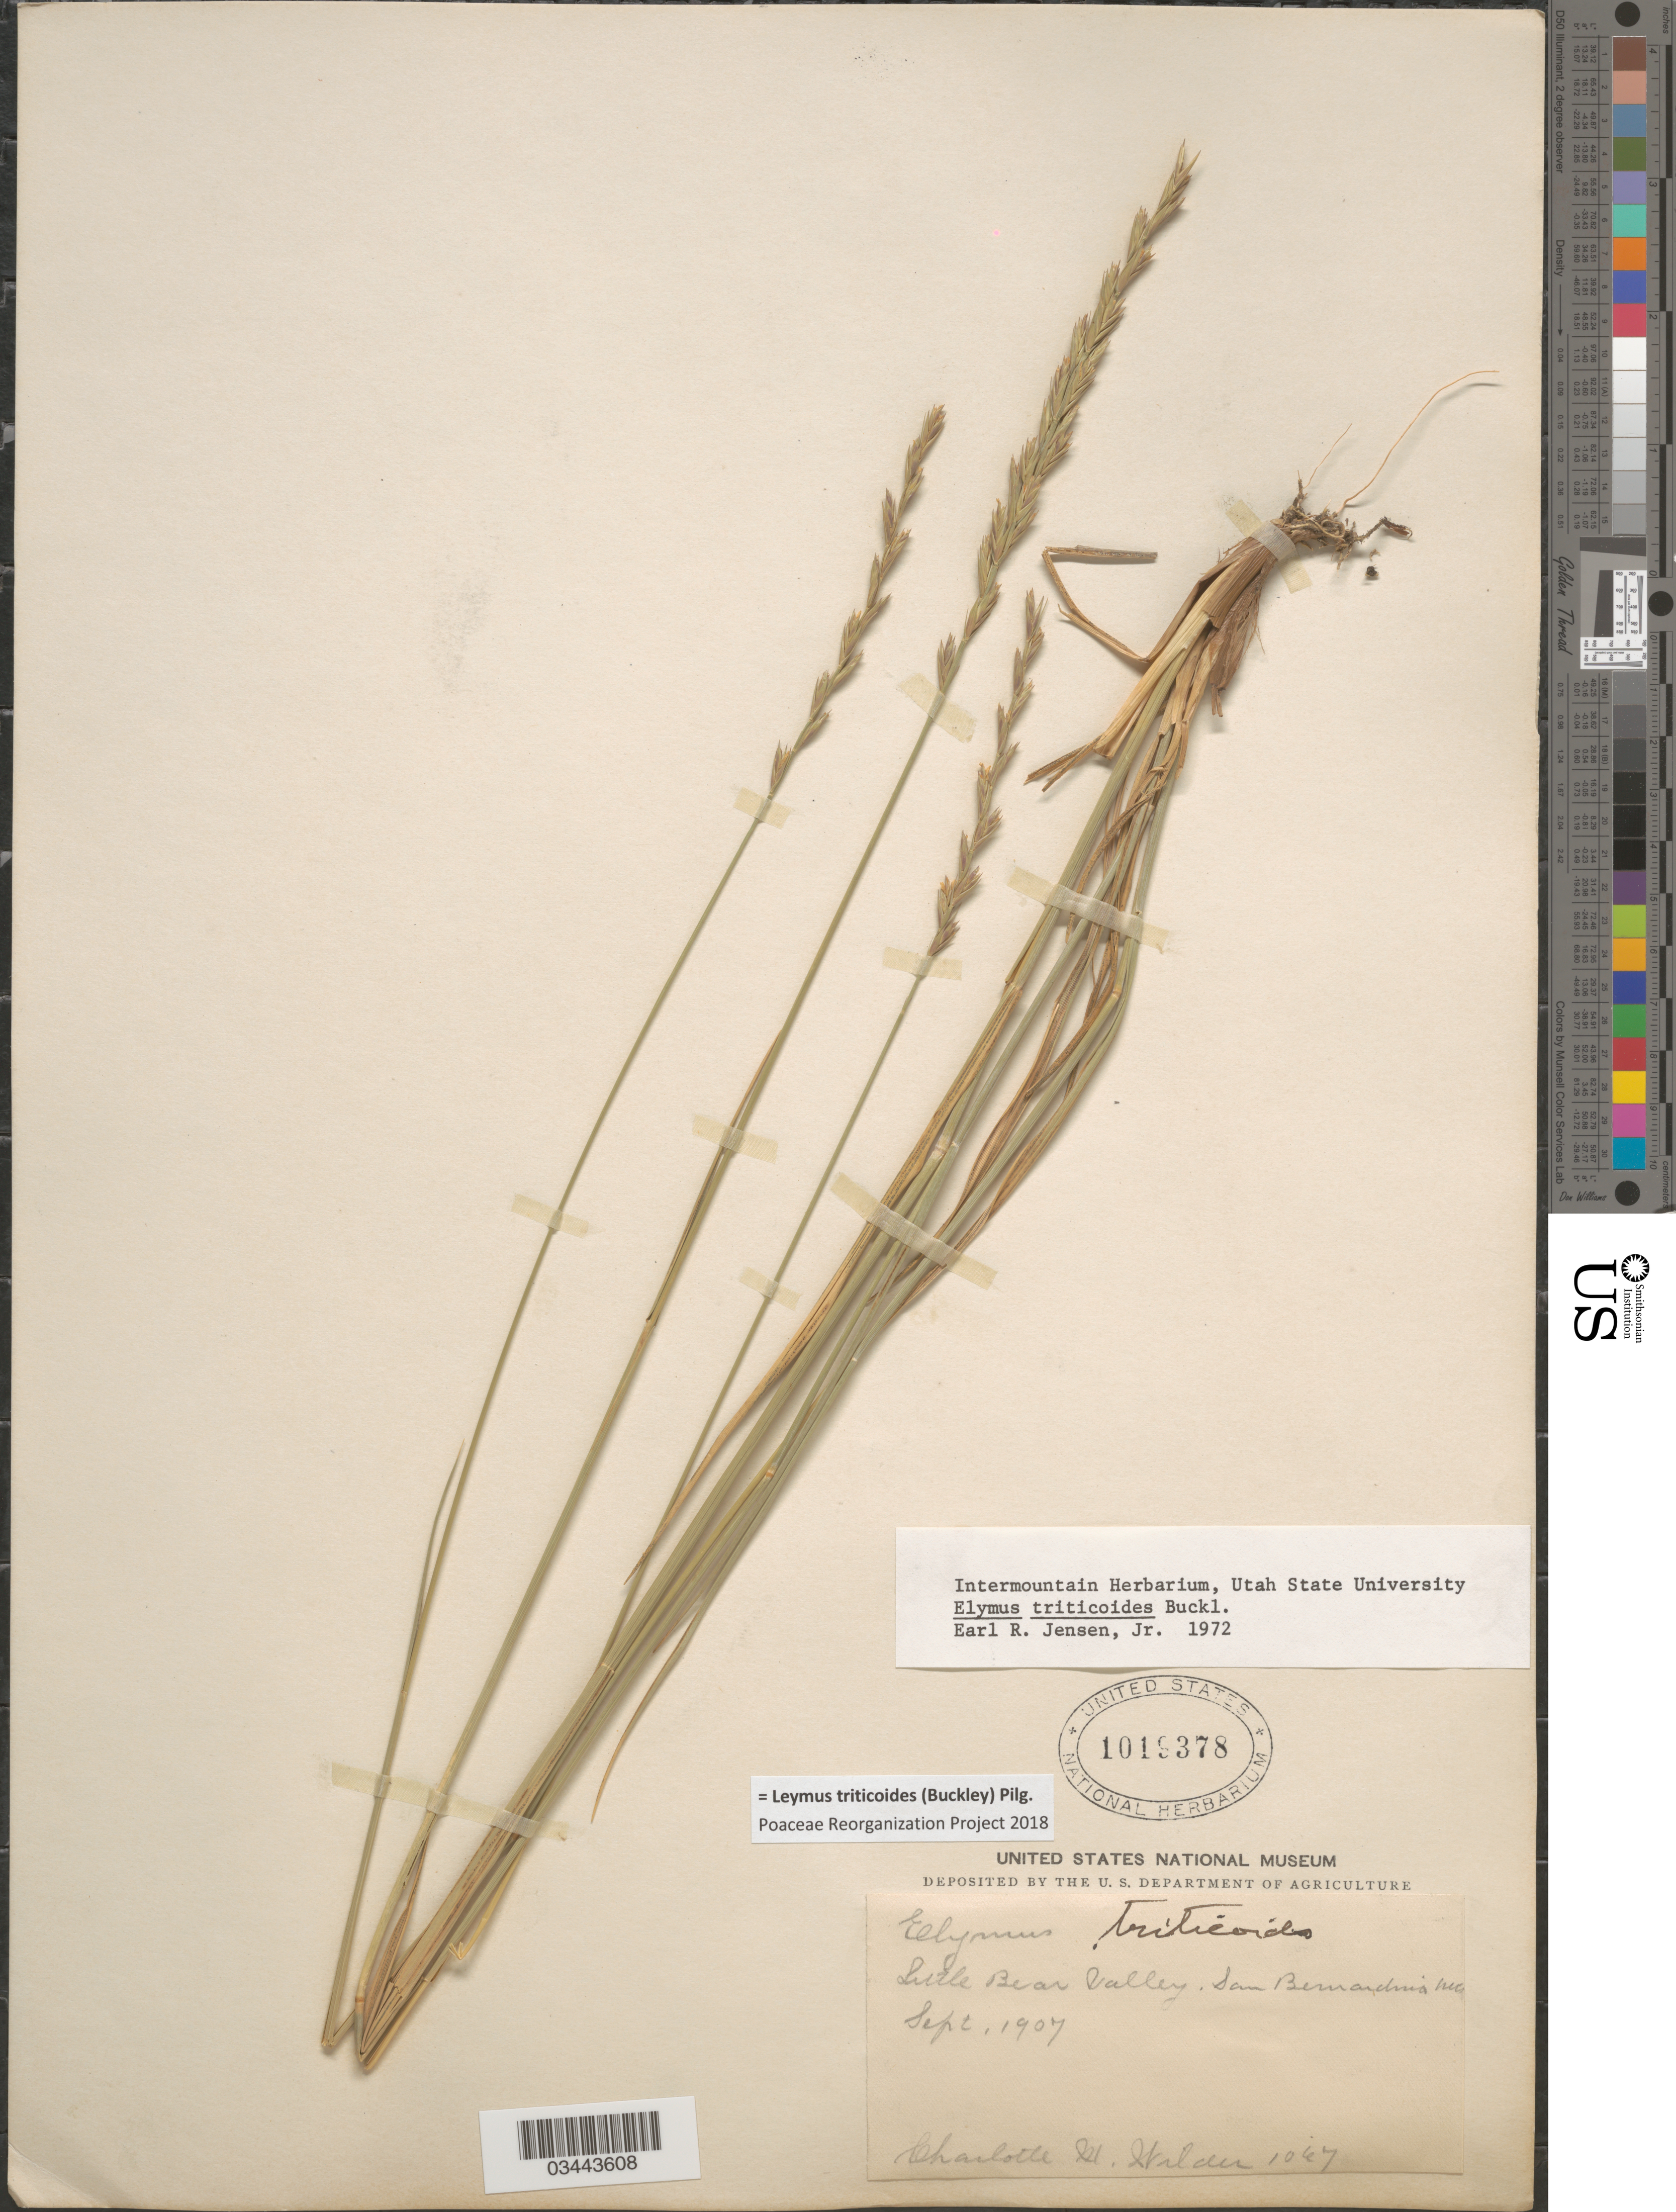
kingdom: Plantae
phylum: Tracheophyta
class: Liliopsida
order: Poales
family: Poaceae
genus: Leymus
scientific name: Leymus triticoides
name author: (Buckley) Pilg.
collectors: C. Wilder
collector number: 1067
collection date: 1907-09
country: United States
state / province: California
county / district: San Bernardino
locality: Little Bear Valley, San Bernardino Mts.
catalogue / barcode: US 1019378